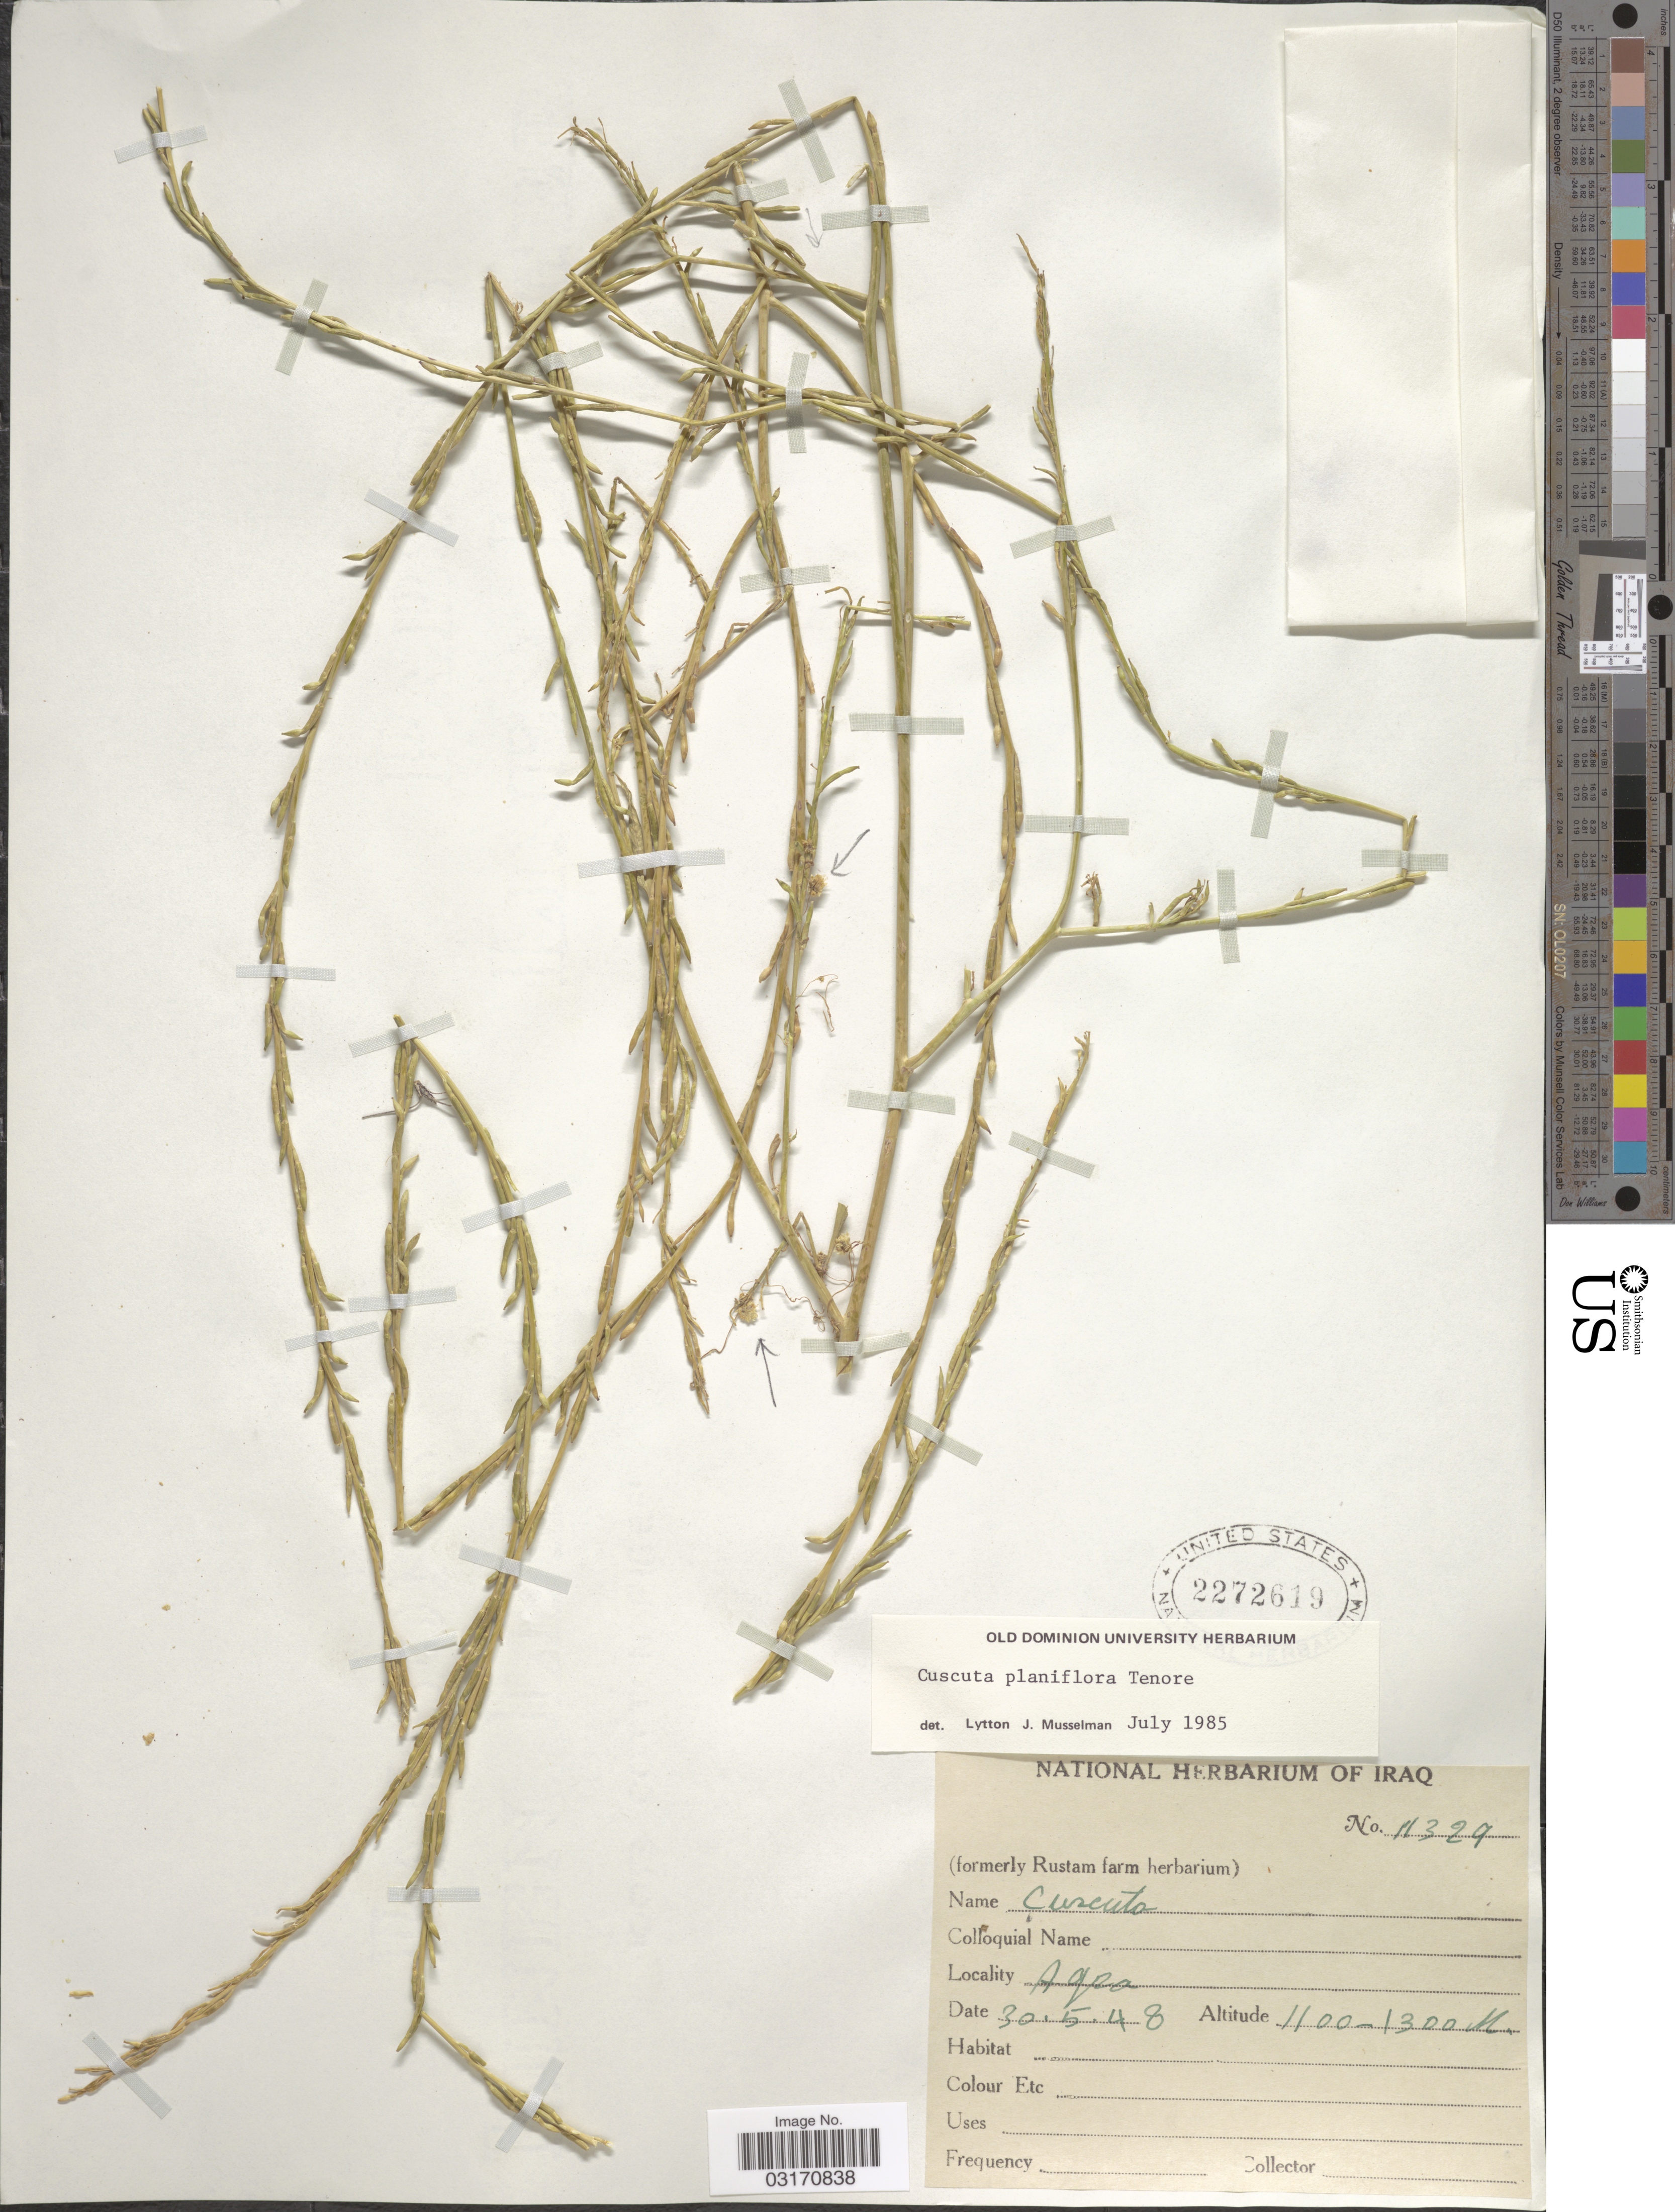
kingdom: Plantae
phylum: Tracheophyta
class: Magnoliopsida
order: Solanales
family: Convolvulaceae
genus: Cuscuta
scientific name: Cuscuta planiflora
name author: Ten.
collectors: National Herbarium of Iraq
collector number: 11329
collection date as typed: Transcribed d/m/y: 30/5/48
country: Iraq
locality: Agra.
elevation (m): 1100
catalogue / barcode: US 2272619